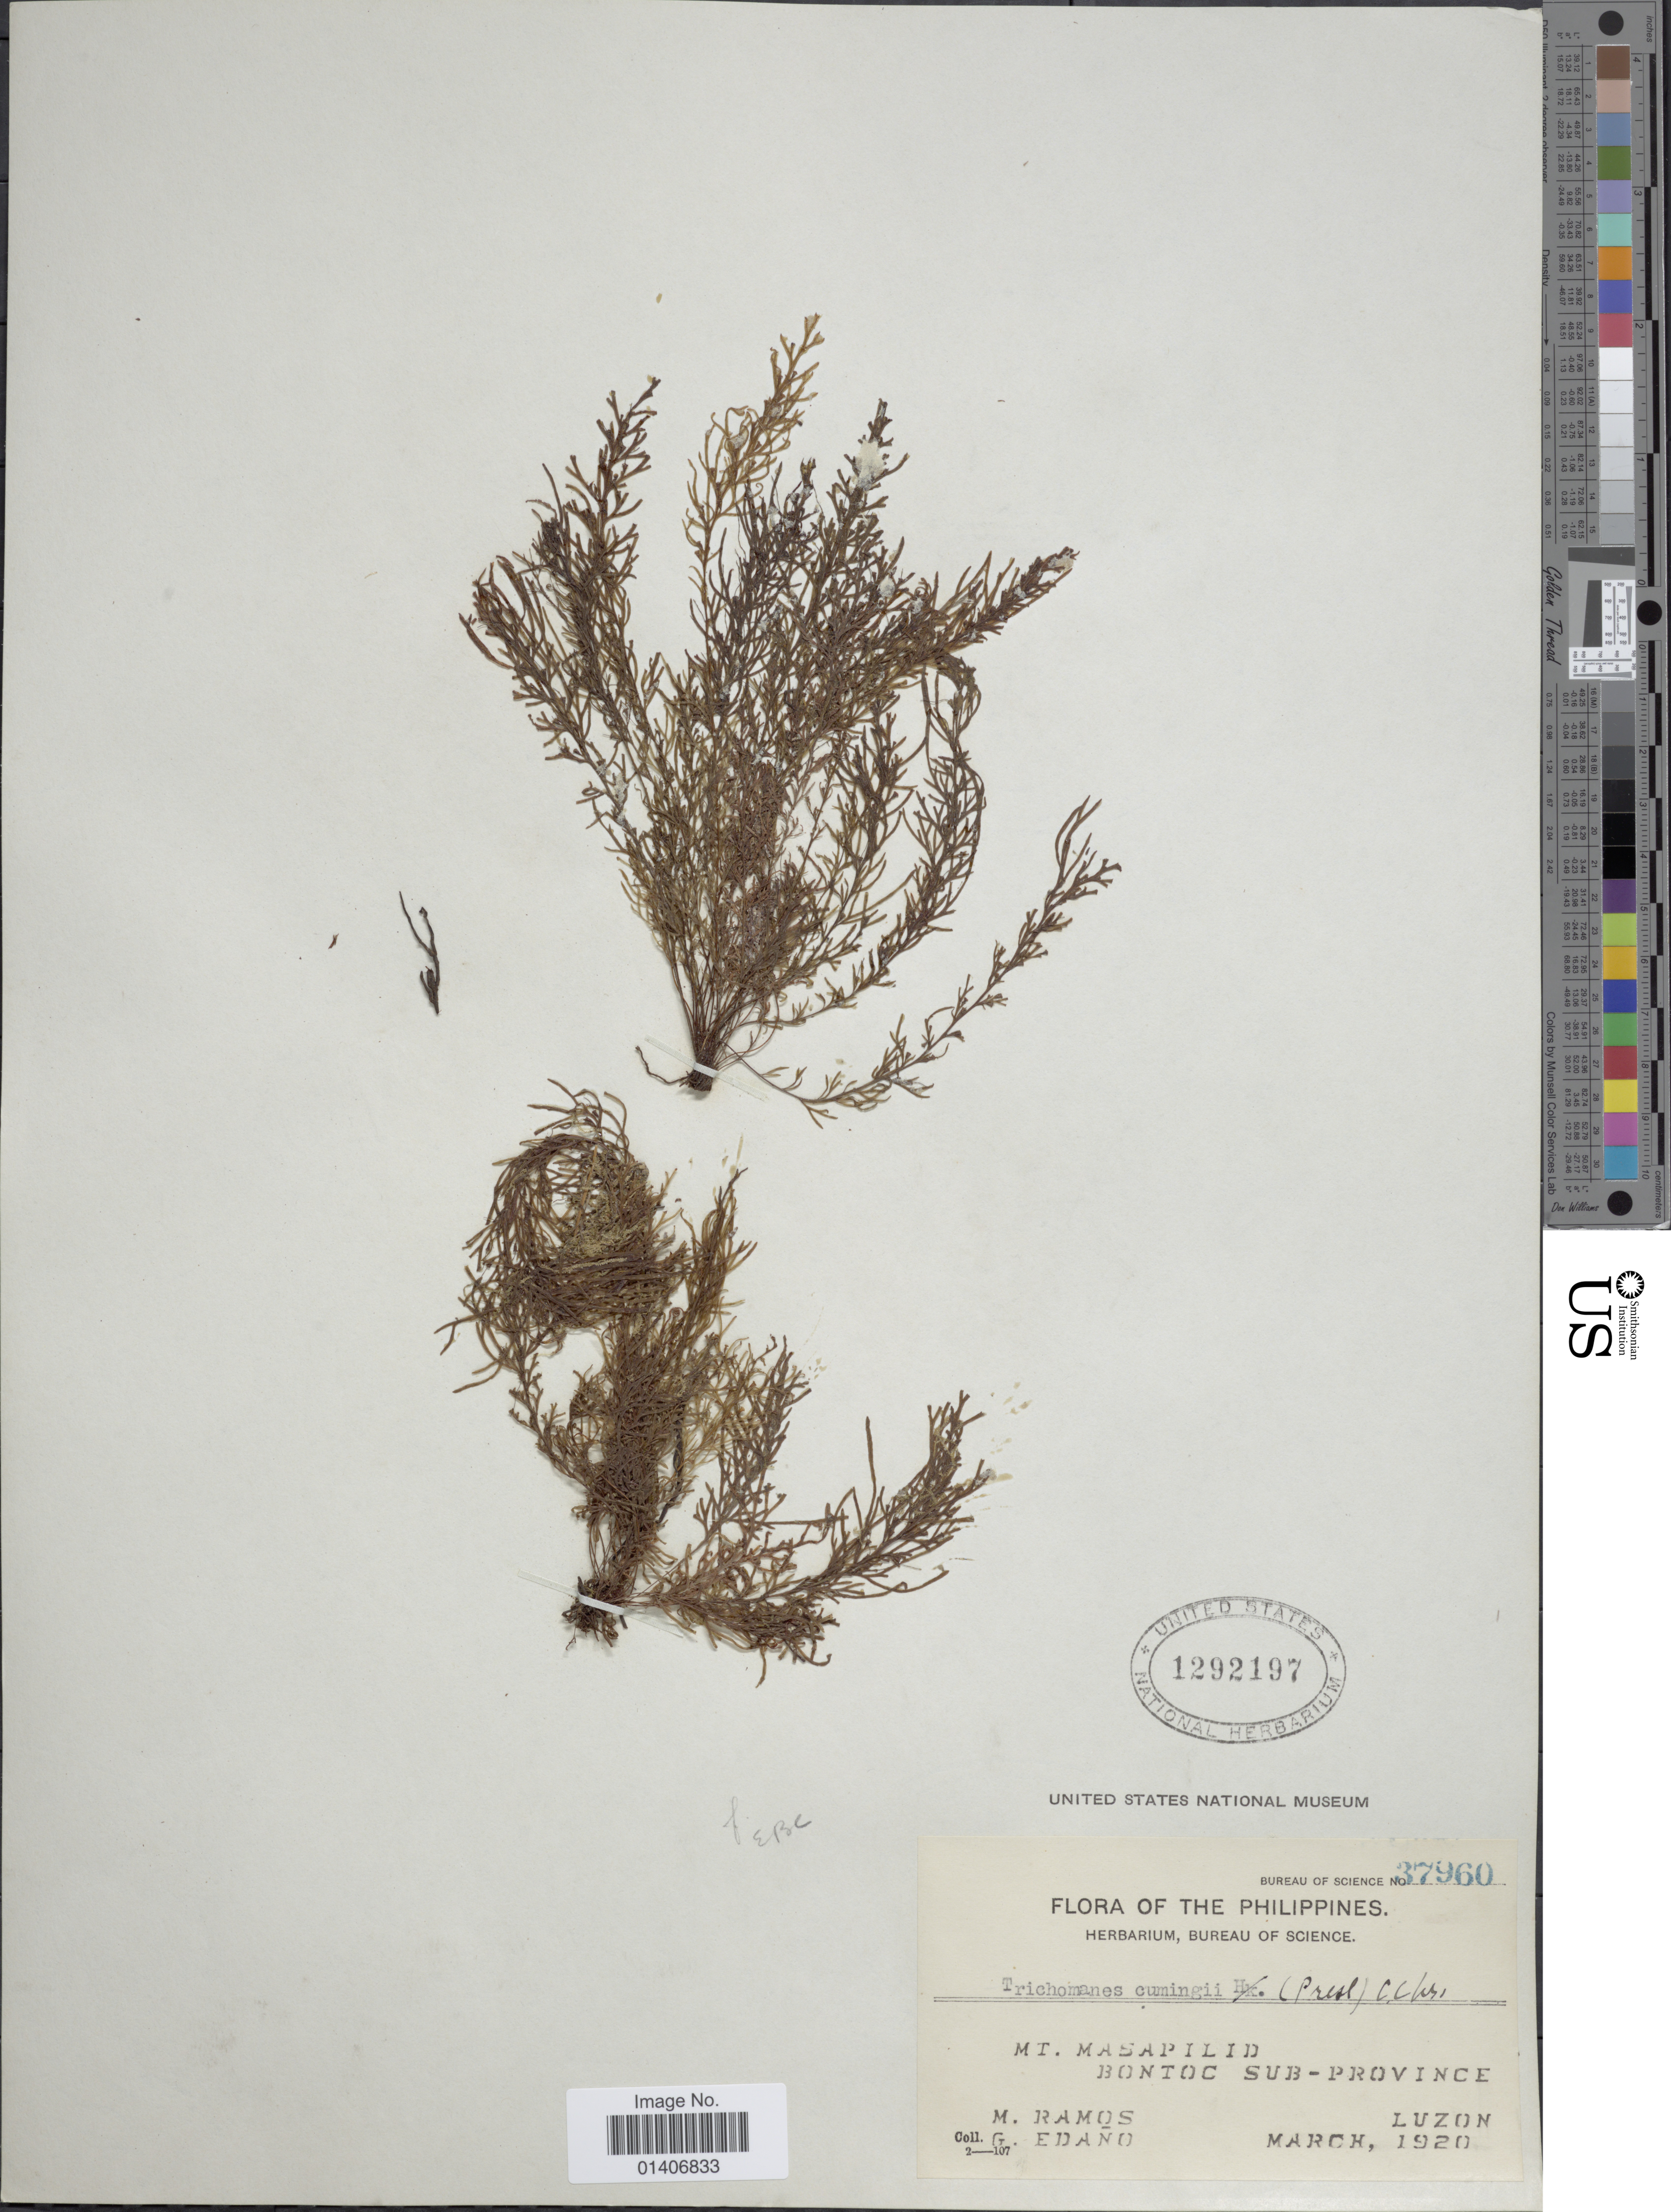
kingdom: Plantae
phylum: Tracheophyta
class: Polypodiopsida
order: Hymenophyllales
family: Hymenophyllaceae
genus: Abrodictyum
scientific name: Abrodictyum cumingii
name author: C. Presl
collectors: M. Ramos & G. Edaño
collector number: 37960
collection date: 1920-03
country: Philippines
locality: Mt Masapilid, Bontoc sub-province, Luzon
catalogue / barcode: US 1292197